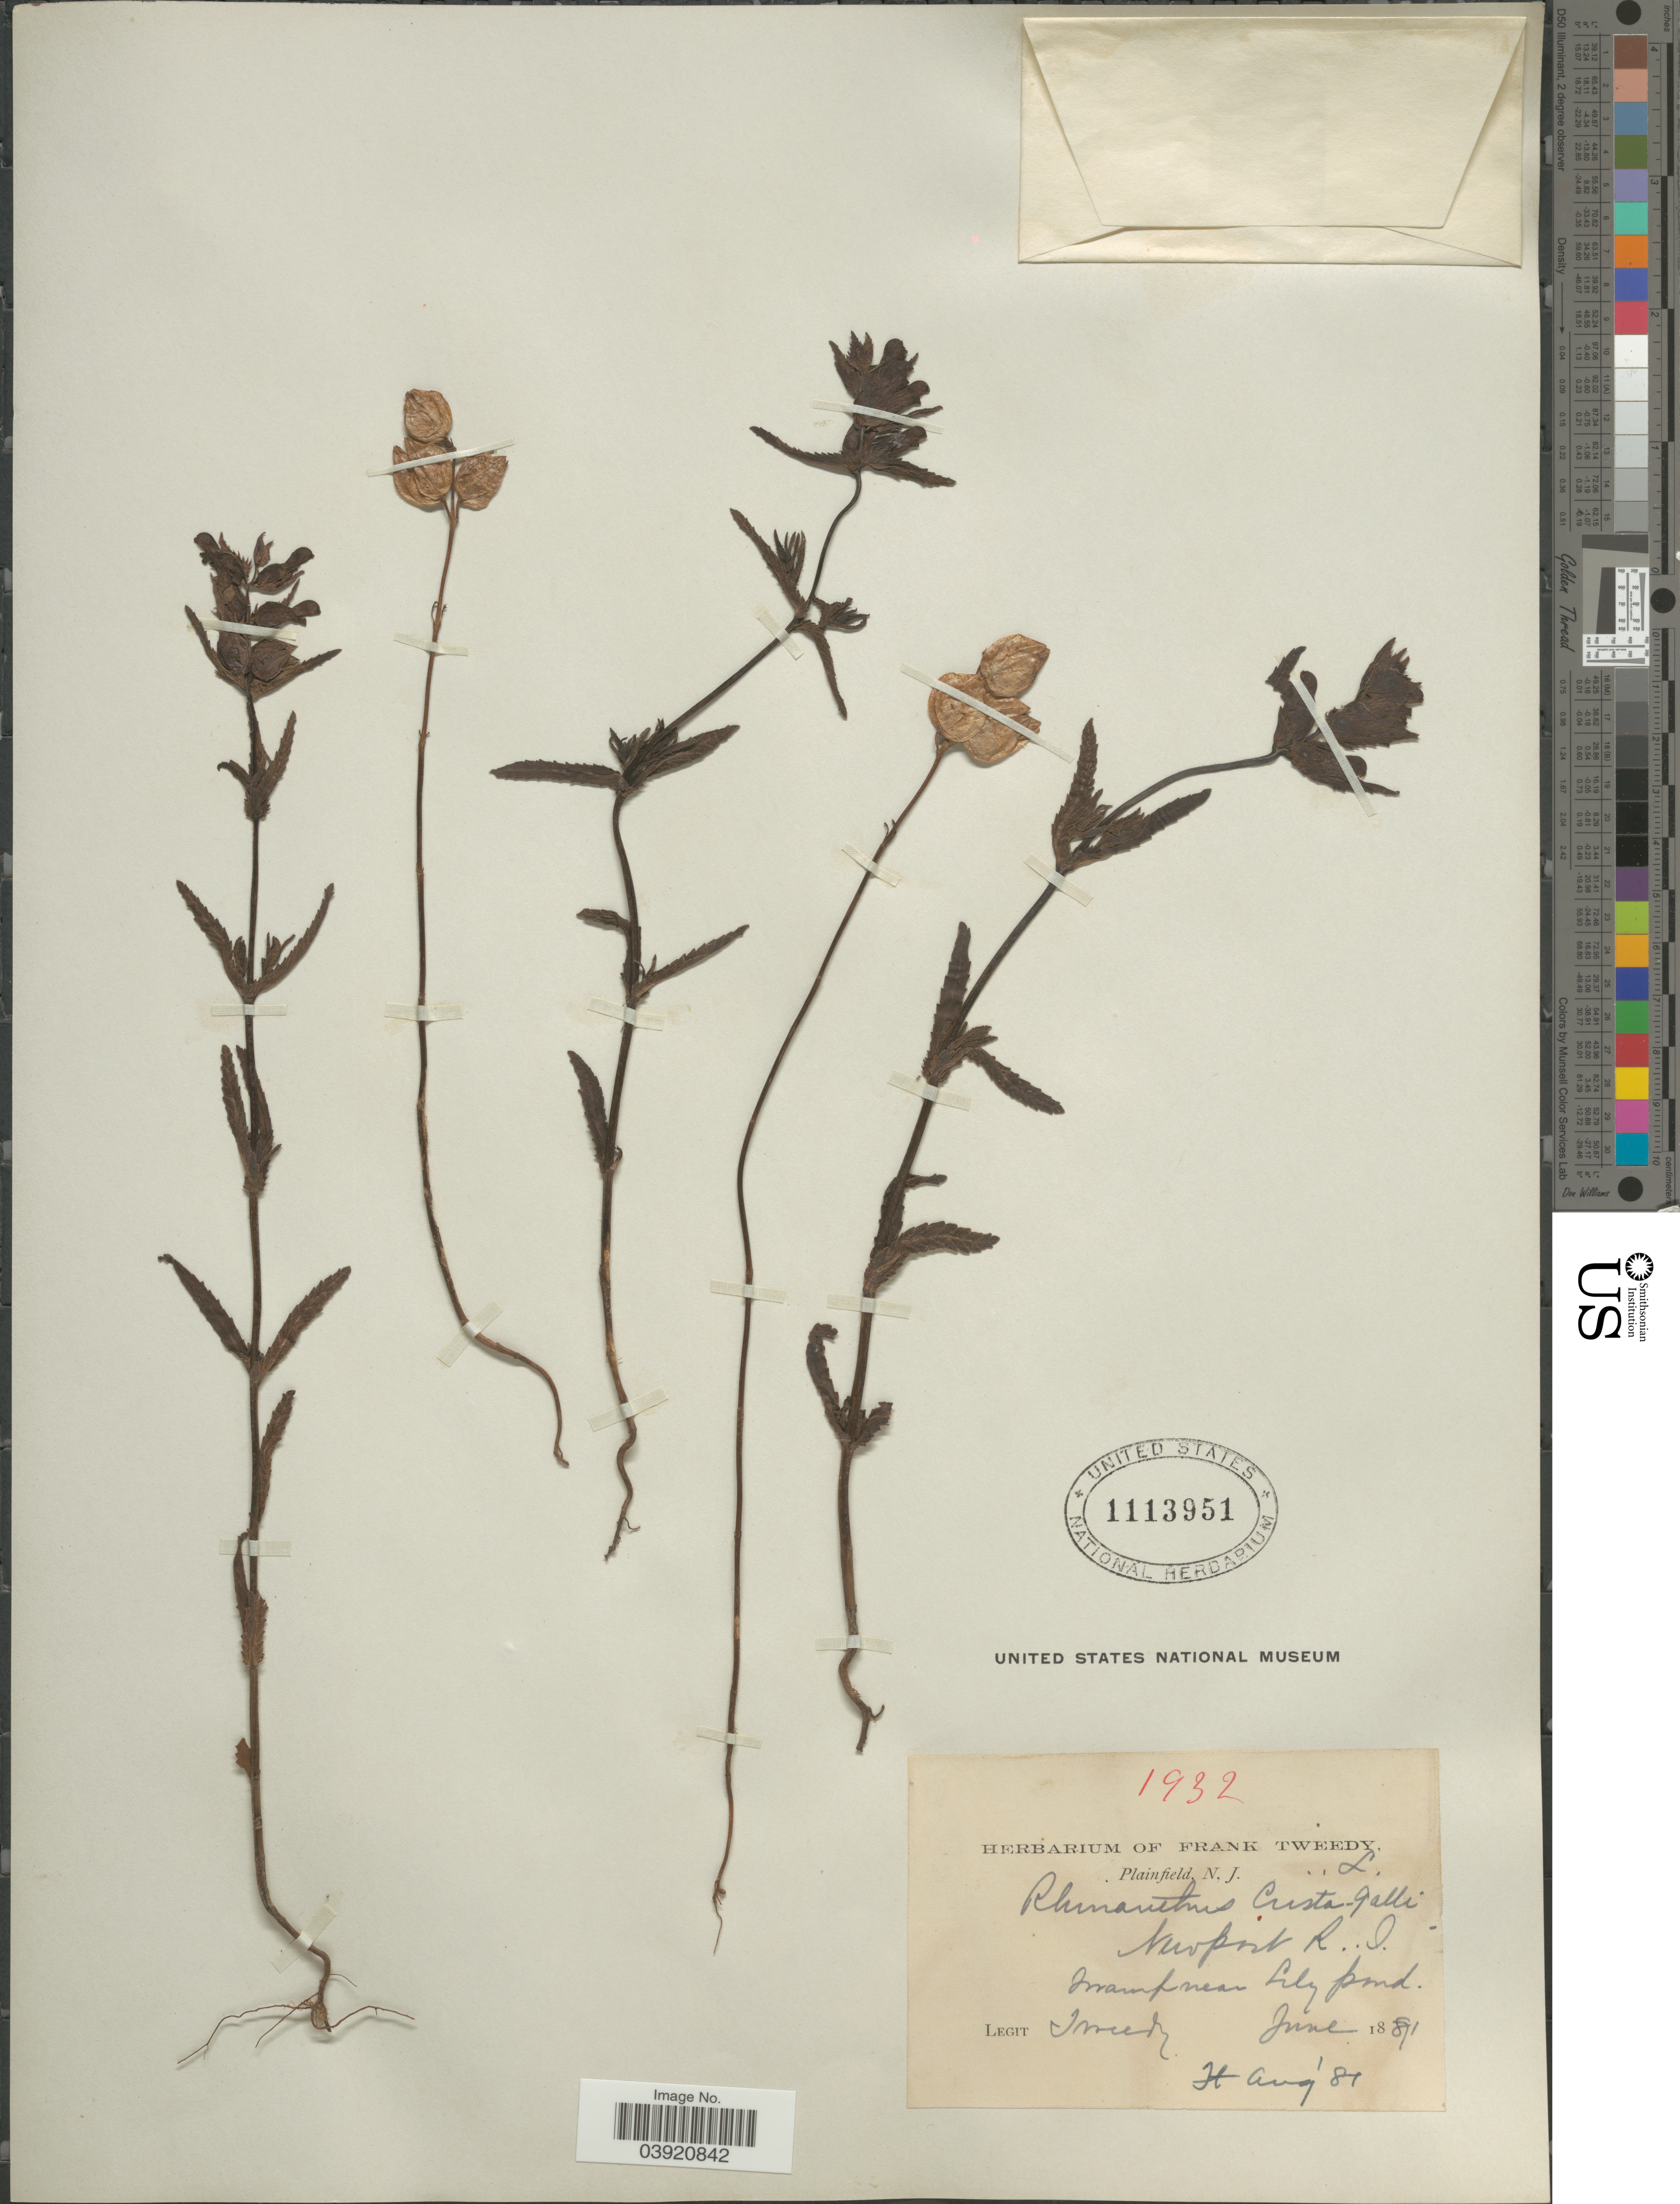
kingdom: Plantae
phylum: Tracheophyta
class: Magnoliopsida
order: Lamiales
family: Orobanchaceae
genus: Rhinanthus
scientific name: Rhinanthus crista-galli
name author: L.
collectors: F. Tweedy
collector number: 1932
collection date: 1881-06/1881-08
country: United States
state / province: Rhode Island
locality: Newport. Swamp near Lily Pond.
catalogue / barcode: US 1113951